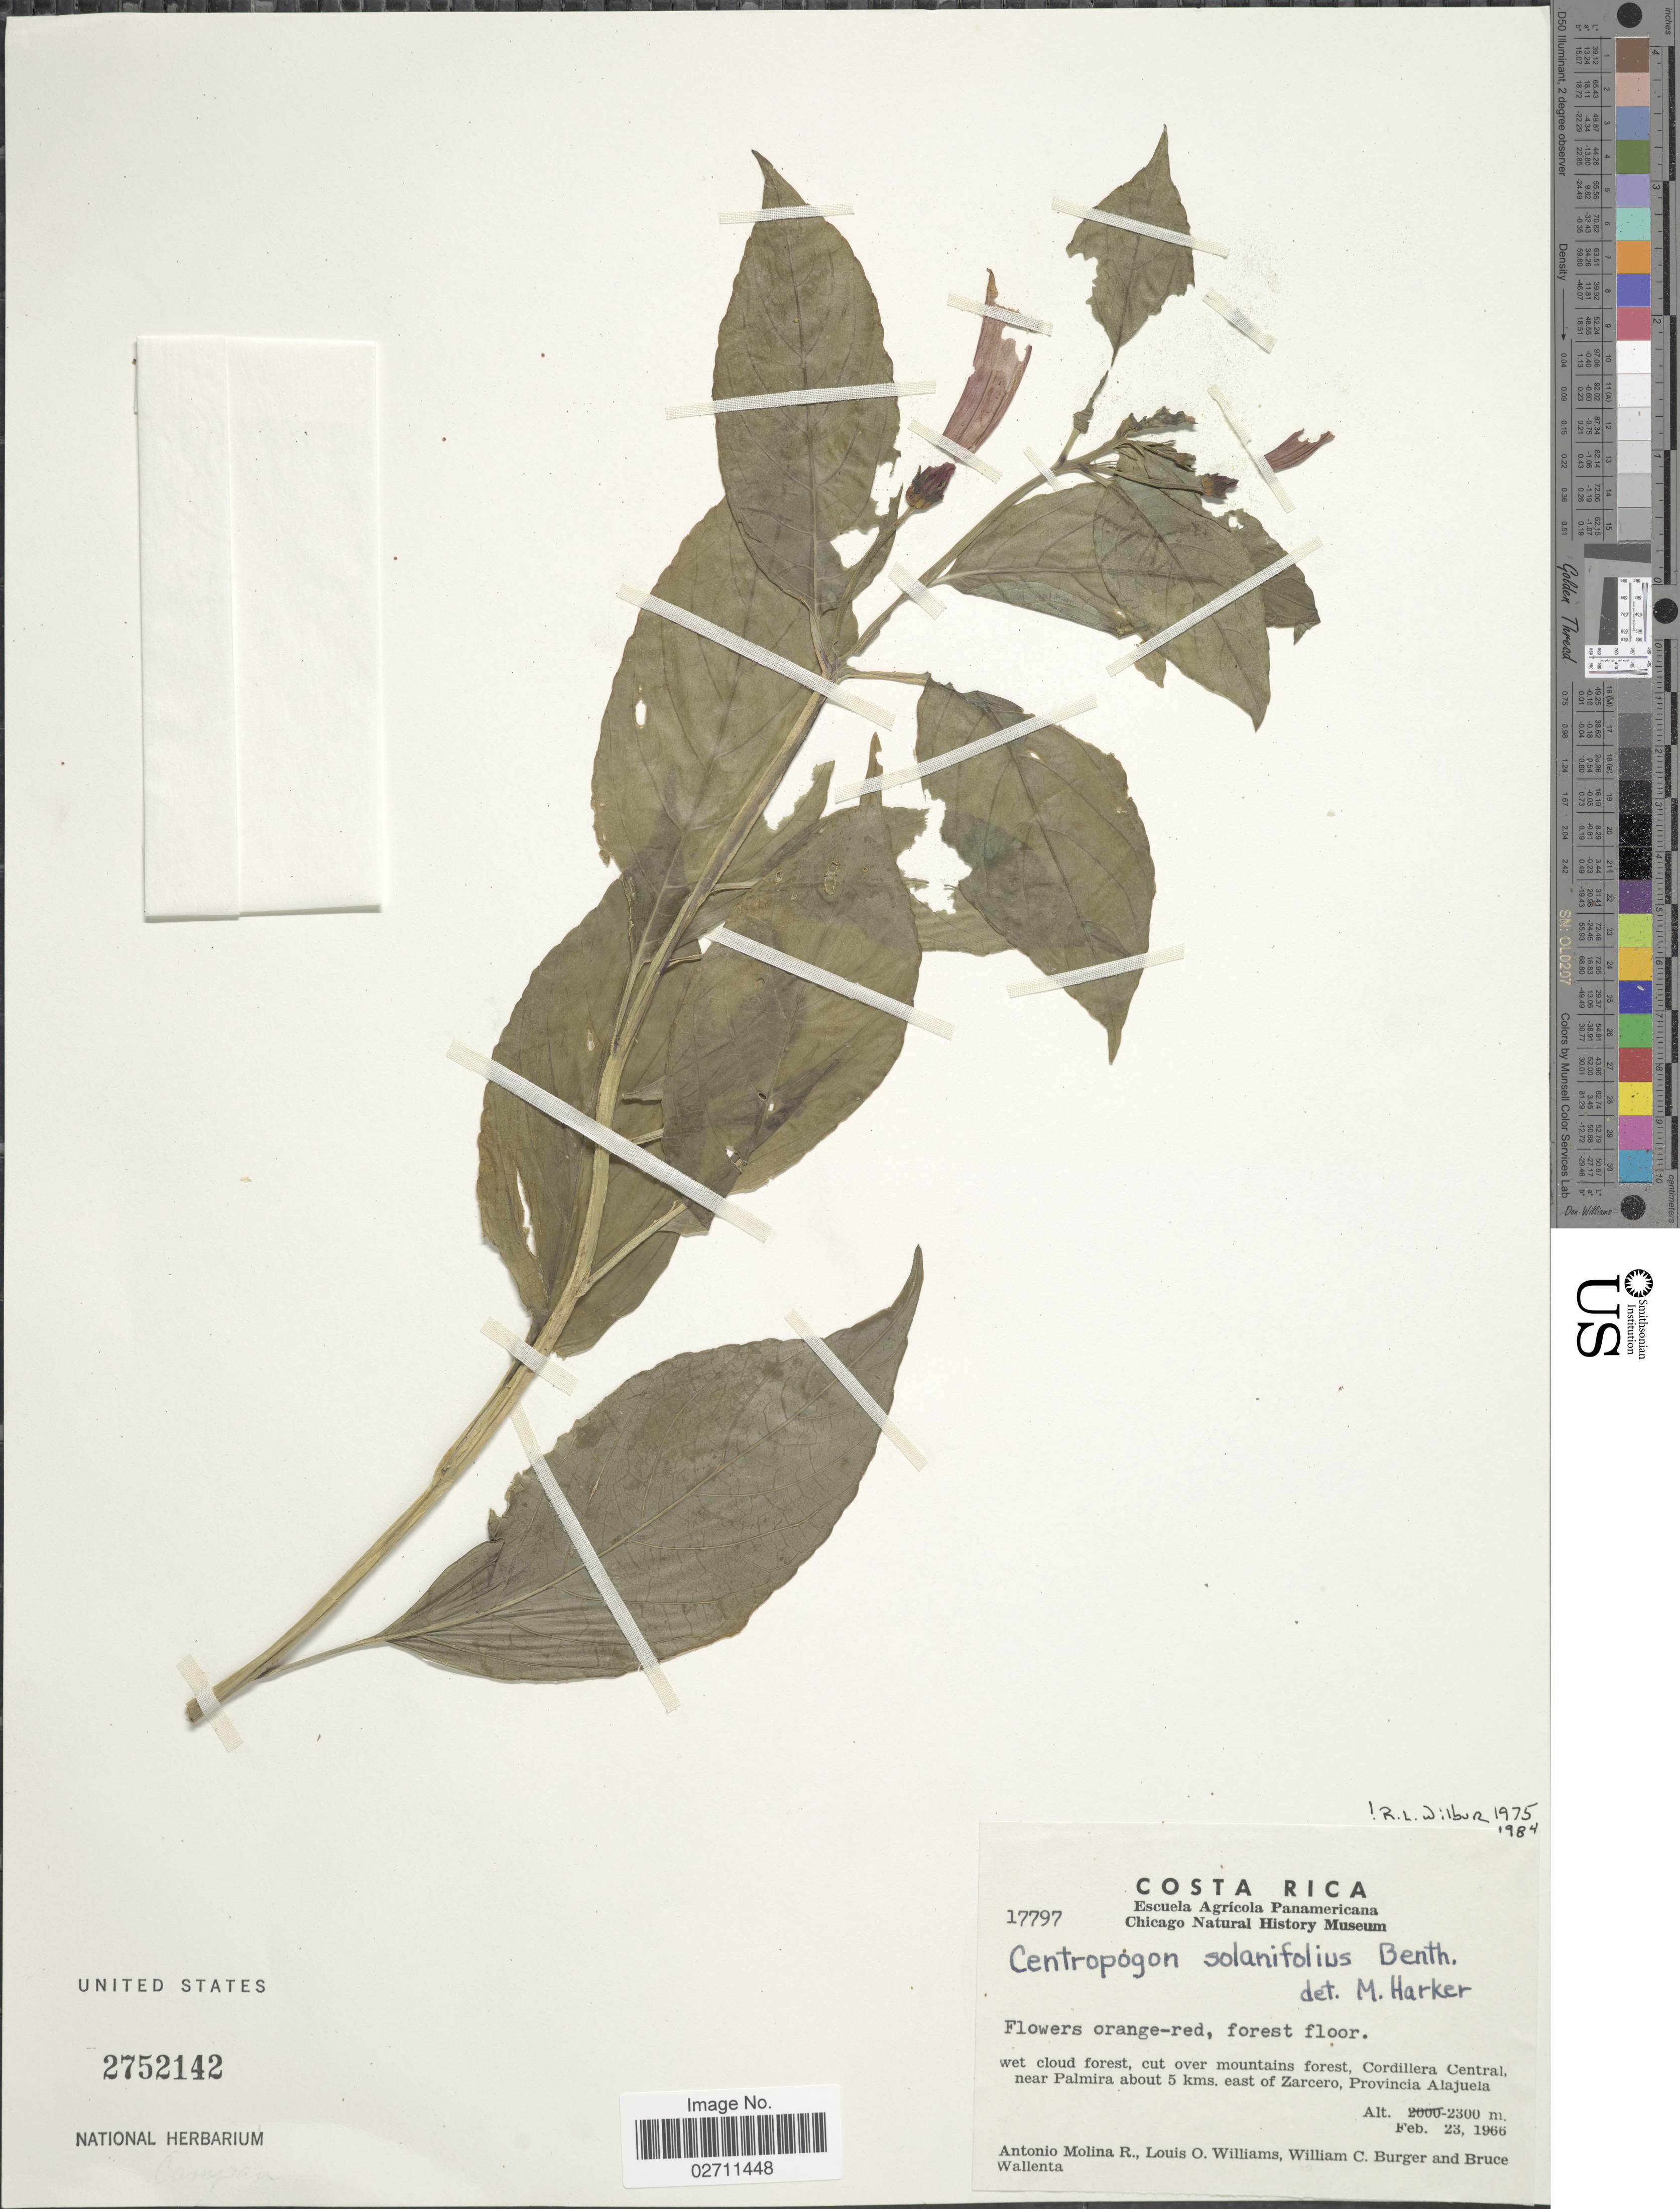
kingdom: Plantae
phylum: Tracheophyta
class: Magnoliopsida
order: Asterales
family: Campanulaceae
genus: Centropogon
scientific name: Centropogon solanifolius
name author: Benth.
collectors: A. Molina R., L. O. Williams, W. Burger & B. Wallenta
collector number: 17797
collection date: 1966-02-23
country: Costa Rica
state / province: Alajuela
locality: Cordillera Central, near Palmira about 5 kms. east of Zarcero.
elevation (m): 2300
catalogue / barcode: US 2752142